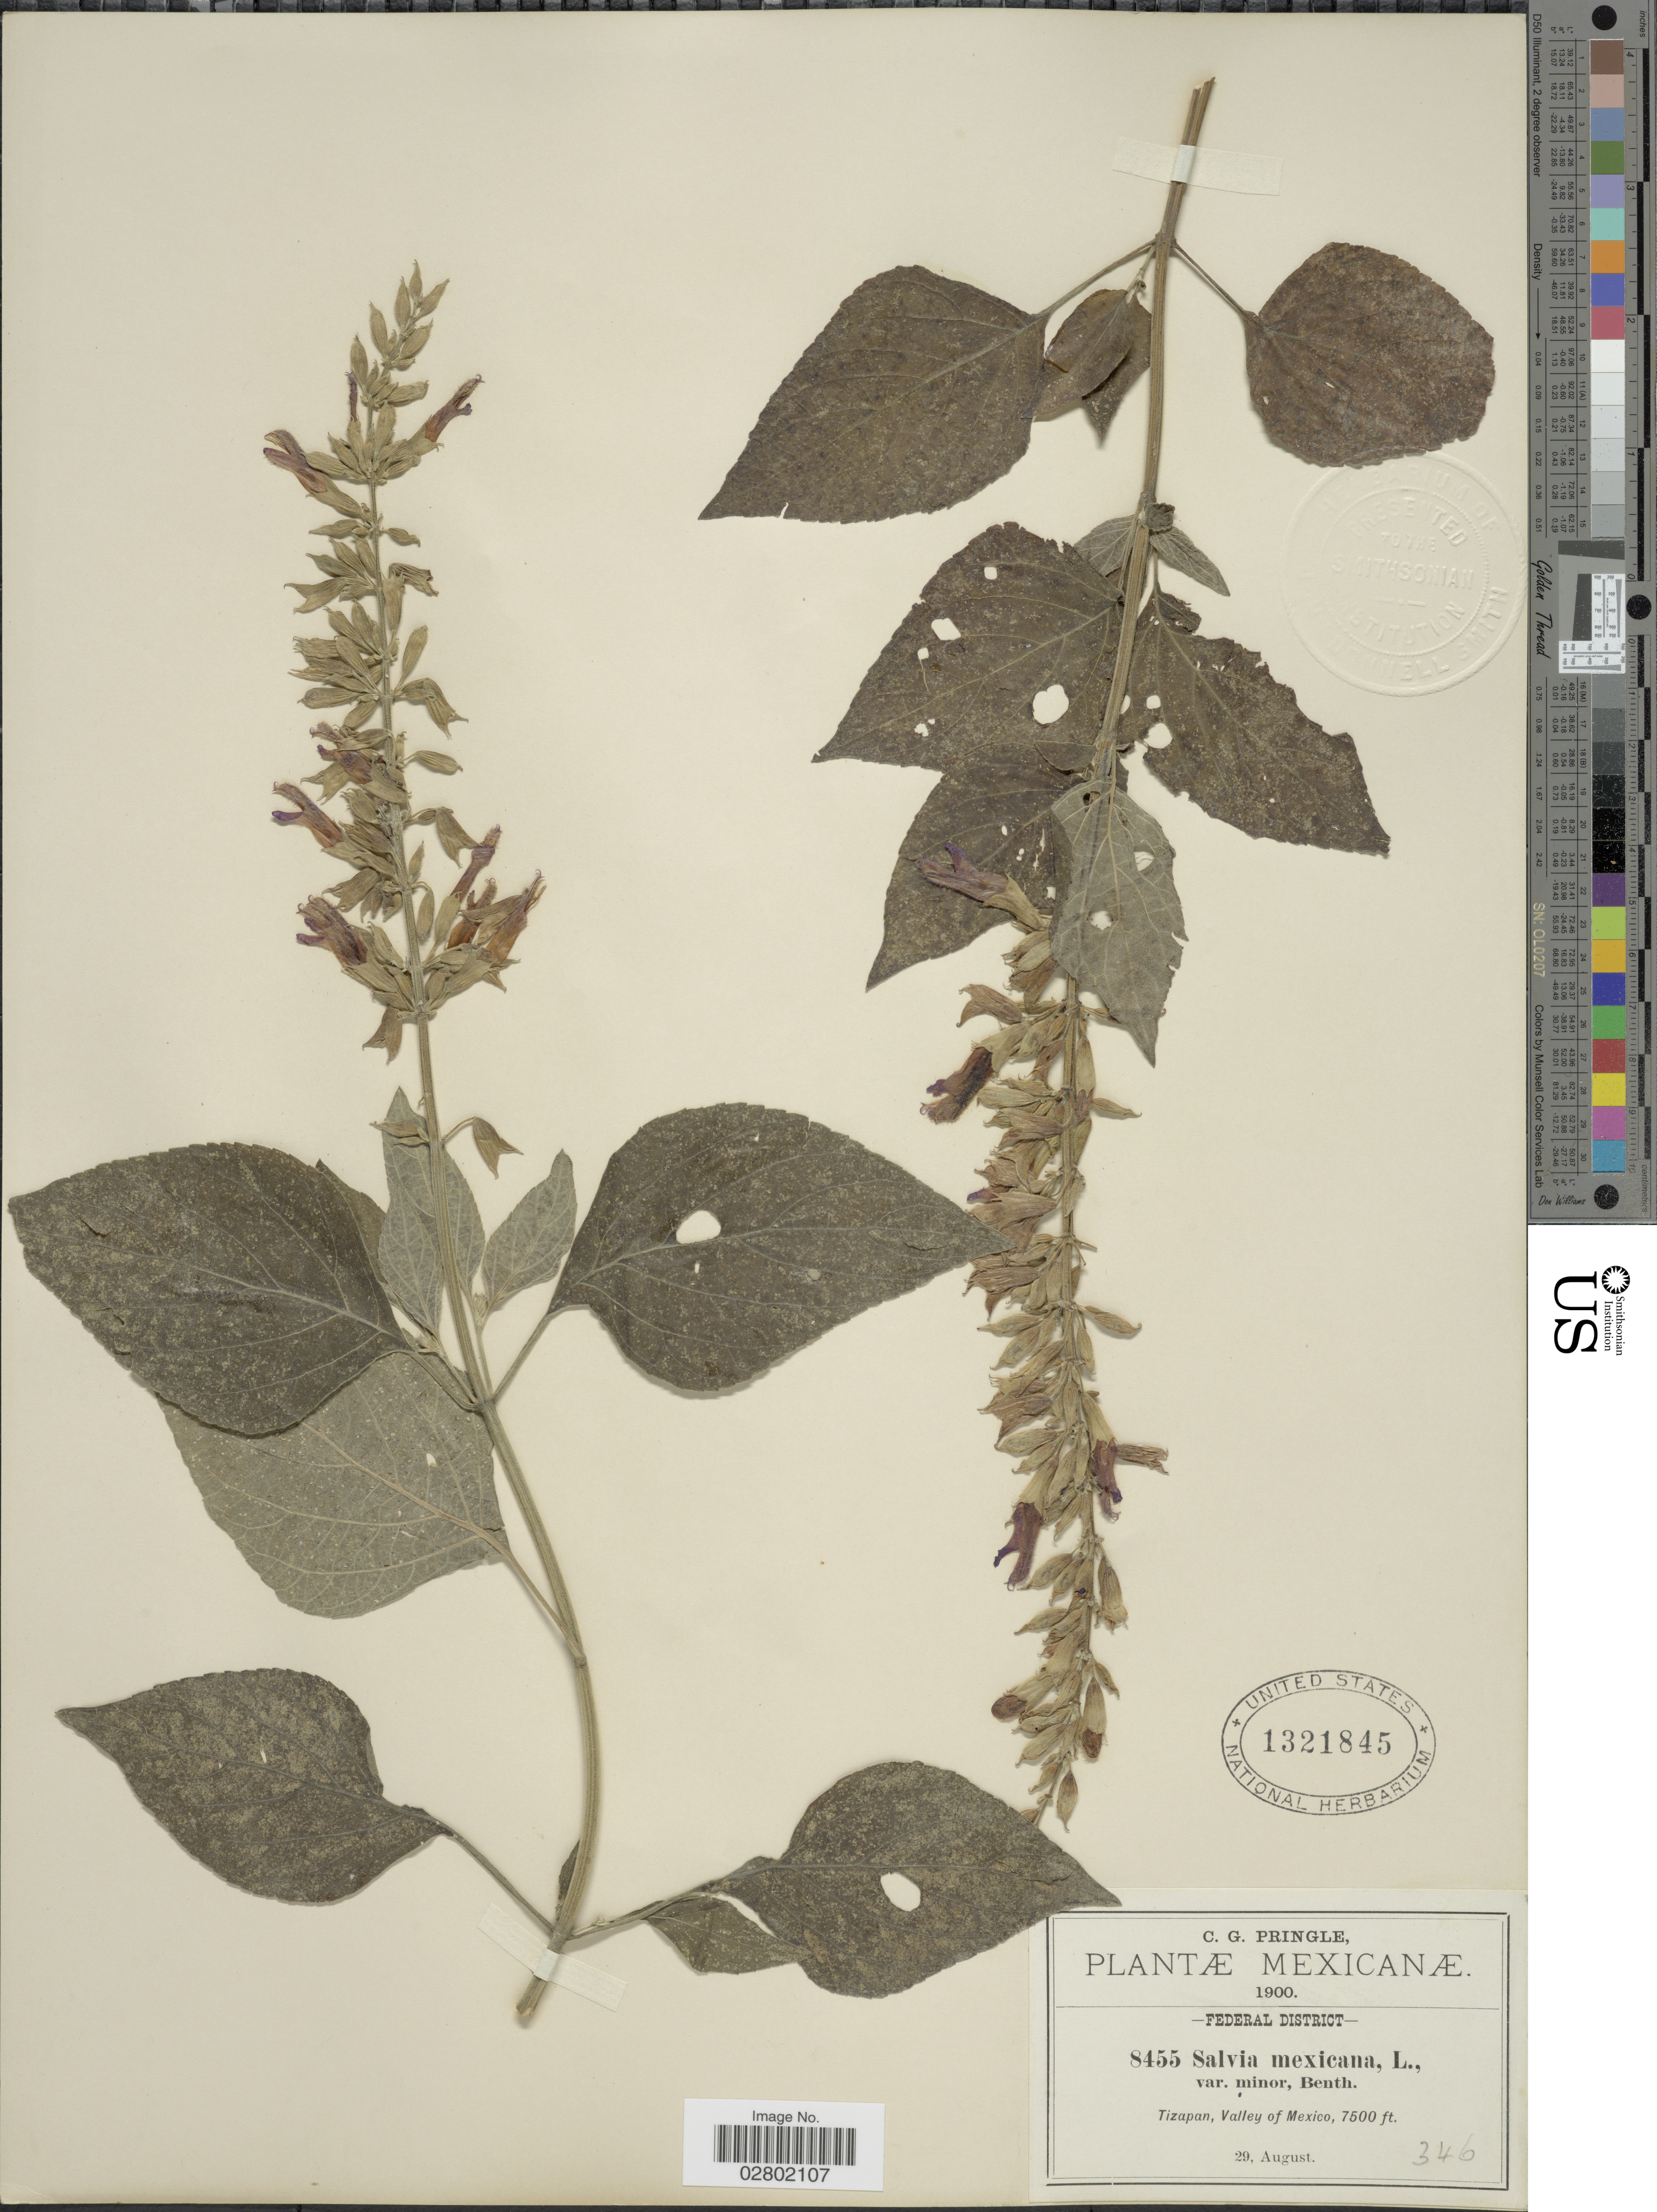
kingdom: Plantae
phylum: Tracheophyta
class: Magnoliopsida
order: Lamiales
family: Lamiaceae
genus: Salvia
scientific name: Salvia mexicana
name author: L.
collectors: C. G. Pringle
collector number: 8455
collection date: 1900-08-29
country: Mexico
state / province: Distrito Federal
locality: Federal District. Tizapan, Valley of Mexico.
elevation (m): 2286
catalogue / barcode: US 1321845